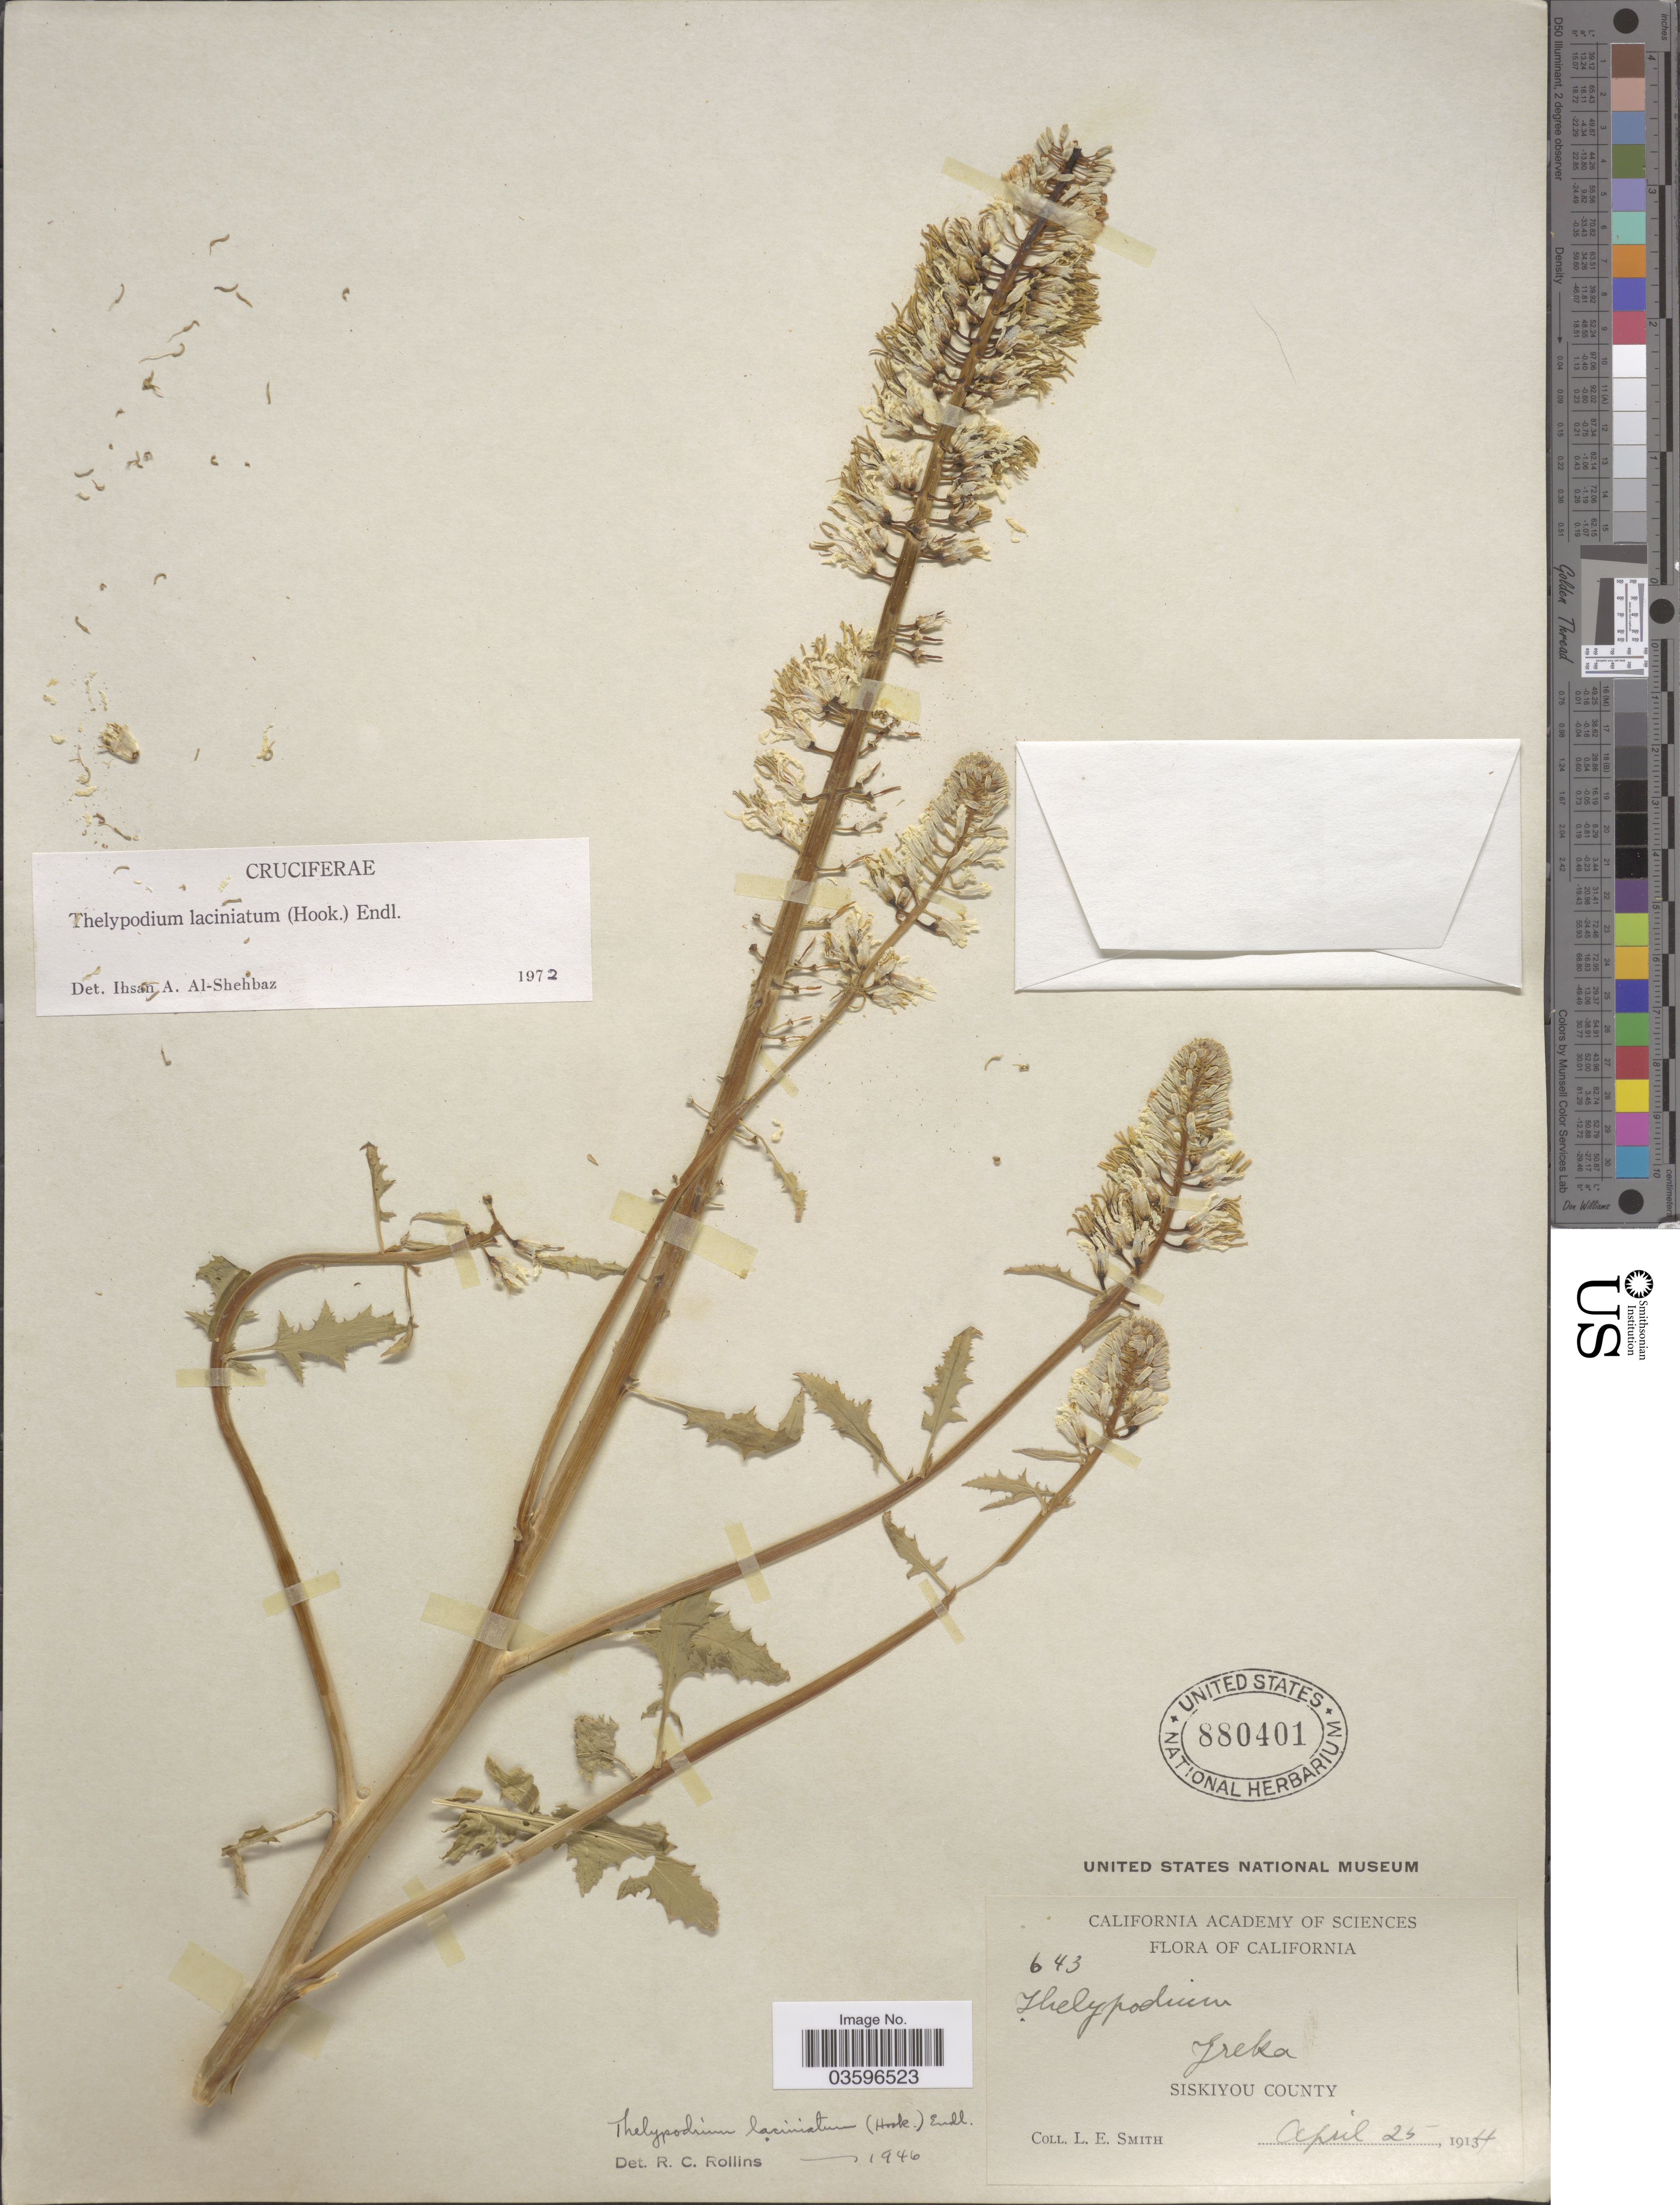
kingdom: Plantae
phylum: Tracheophyta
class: Magnoliopsida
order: Brassicales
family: Brassicaceae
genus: Thelypodium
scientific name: Thelypodium laciniatum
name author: (Hook.) Endl.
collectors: L. E. Smith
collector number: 643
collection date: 1914-04-25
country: United States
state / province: California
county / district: Siskiyou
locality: Yreka. Siskiyou County.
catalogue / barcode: US 880401